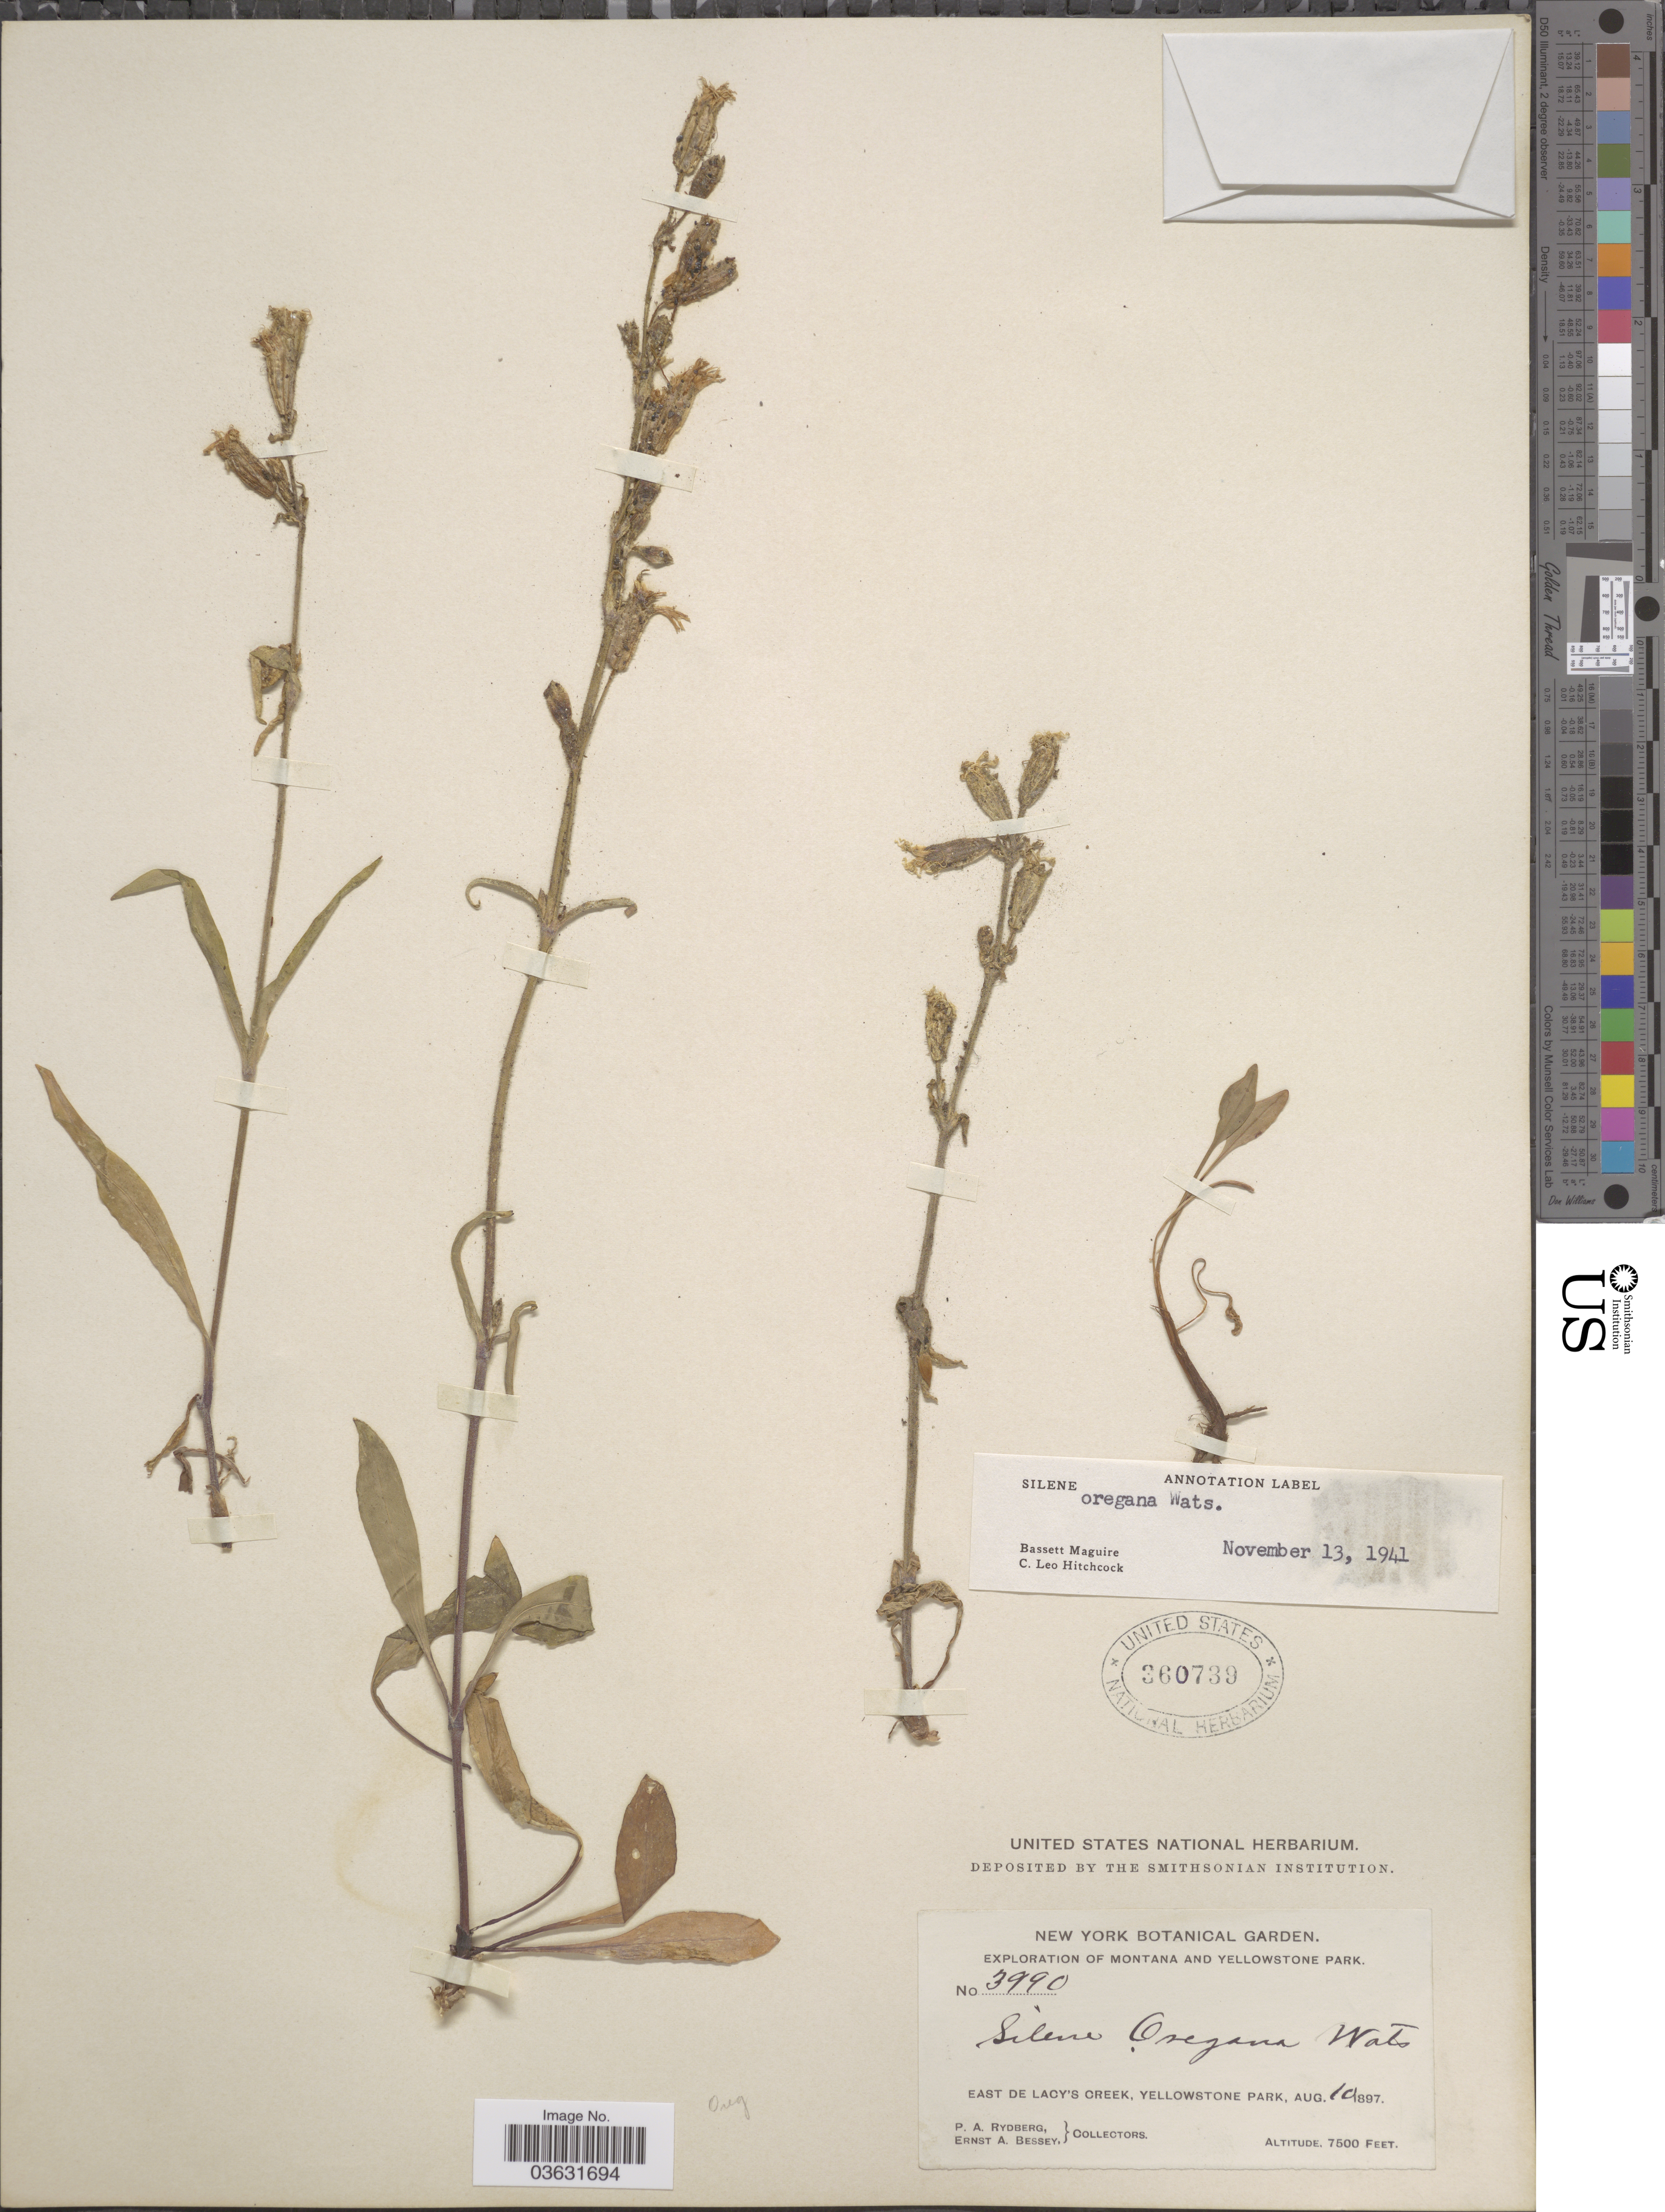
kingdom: Plantae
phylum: Tracheophyta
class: Magnoliopsida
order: Caryophyllales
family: Caryophyllaceae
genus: Silene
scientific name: Silene oregana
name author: S. Watson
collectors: P. A. Rydberg & E. A. Bessey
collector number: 3990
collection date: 1897-08-10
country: United States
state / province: Wyoming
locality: East de Lacy's Creek, Yellowstone Park.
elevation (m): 2286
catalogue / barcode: US 360739